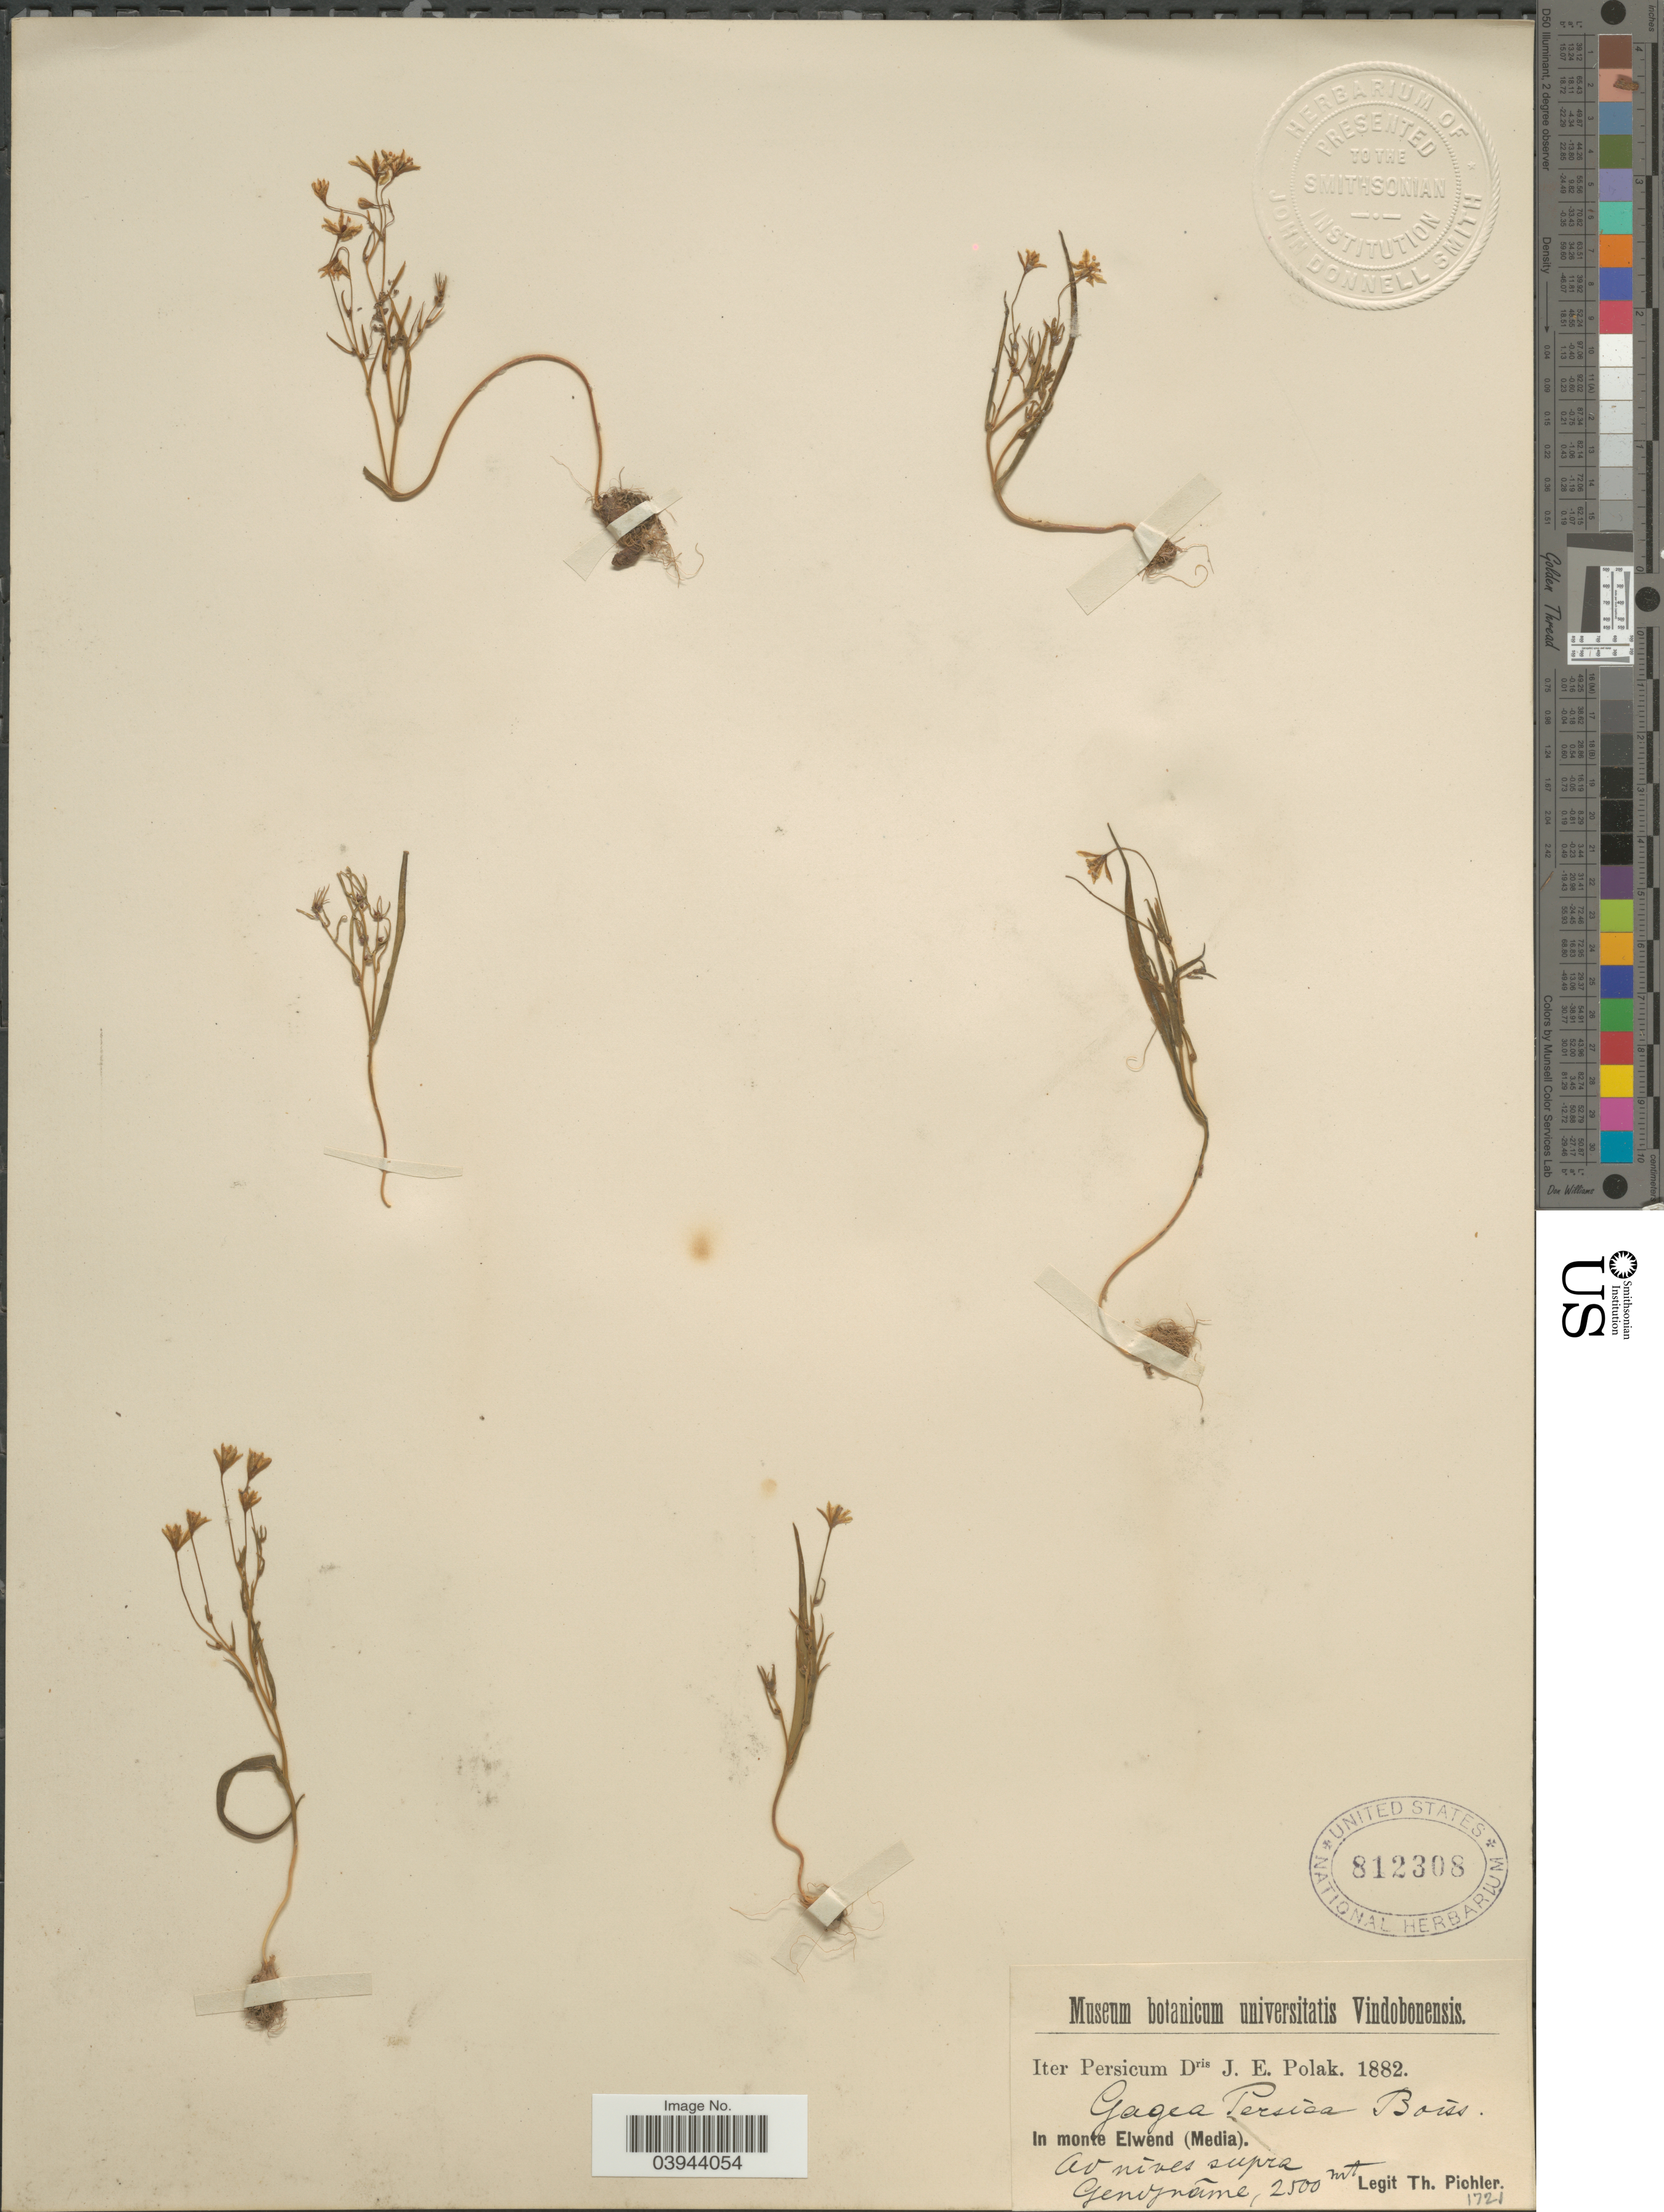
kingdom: Plantae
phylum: Tracheophyta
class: Liliopsida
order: Liliales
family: Liliaceae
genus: Gagea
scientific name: Gagea persica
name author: Boiss.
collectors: T. Pichler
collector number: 1721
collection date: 1882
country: Iran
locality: Iter Persicum. In monte Elwend (Media). Ad nives supra Gendjnãme.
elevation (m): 2500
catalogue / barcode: US 812308